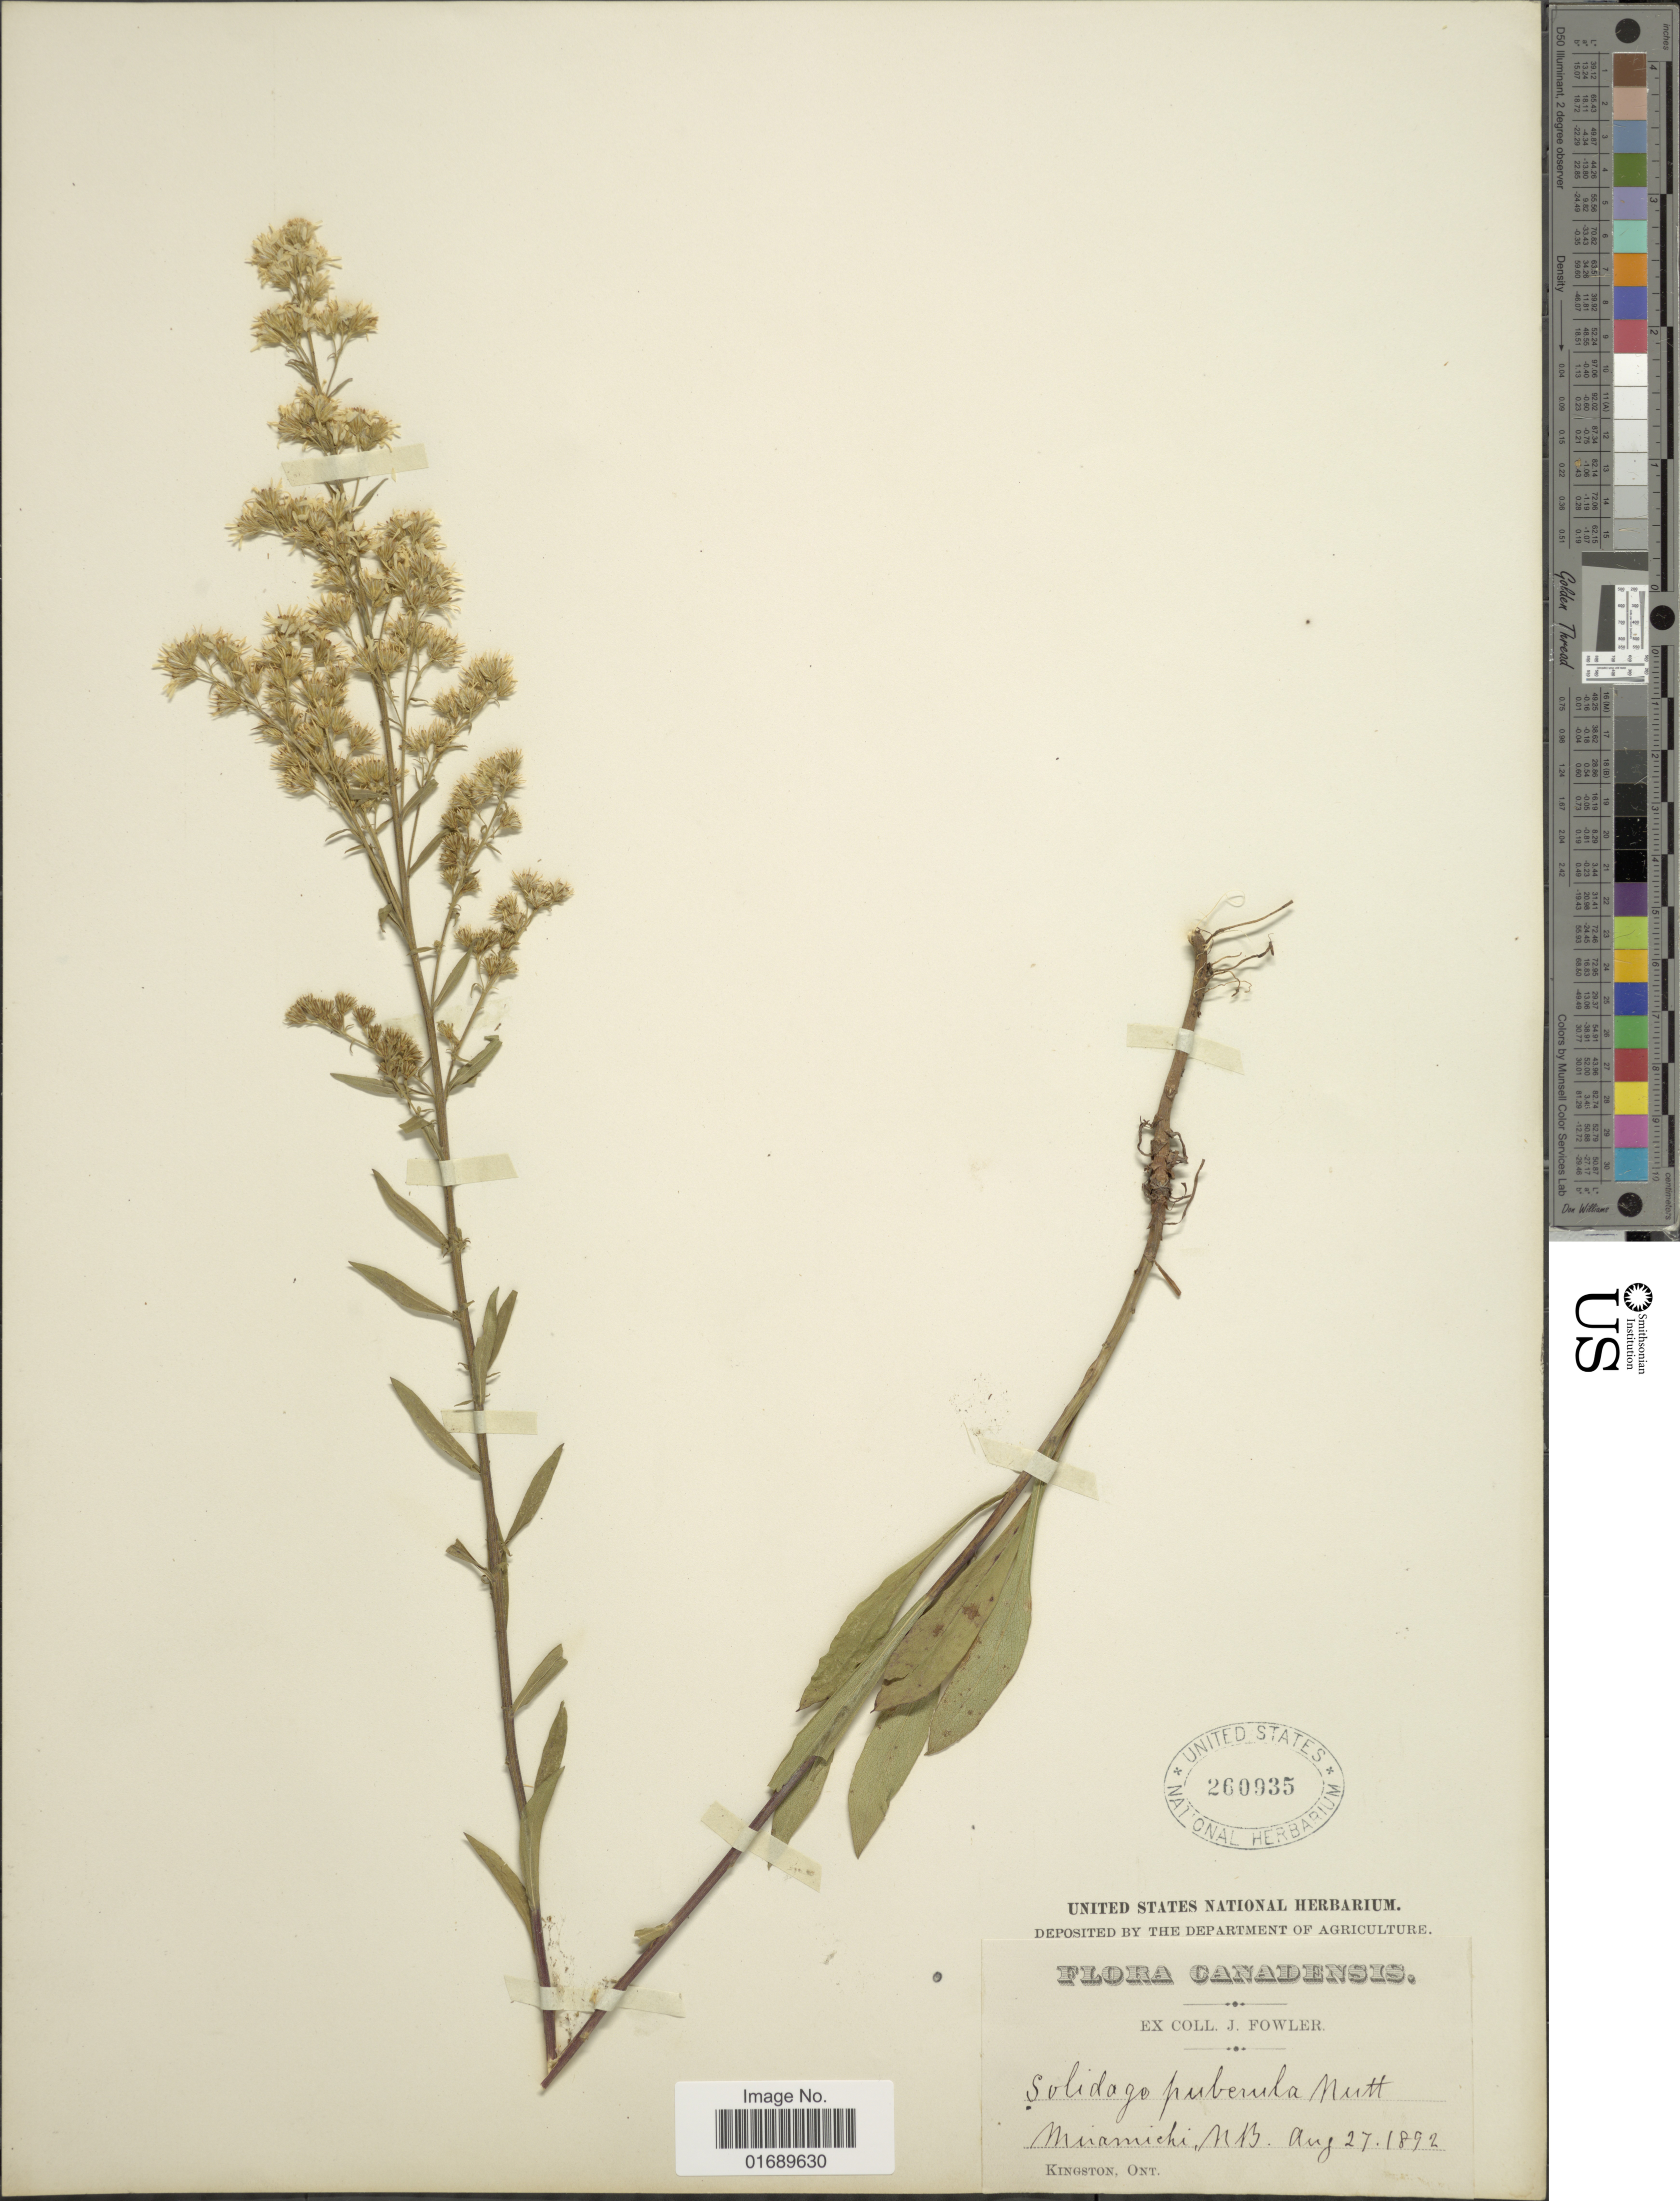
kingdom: Plantae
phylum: Tracheophyta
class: Magnoliopsida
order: Asterales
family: Asteraceae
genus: Solidago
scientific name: Solidago puberula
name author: Nutt.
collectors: J. P. Fowler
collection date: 1892-08-27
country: Canada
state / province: New Brunswick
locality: Miramischi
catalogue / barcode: US 260935